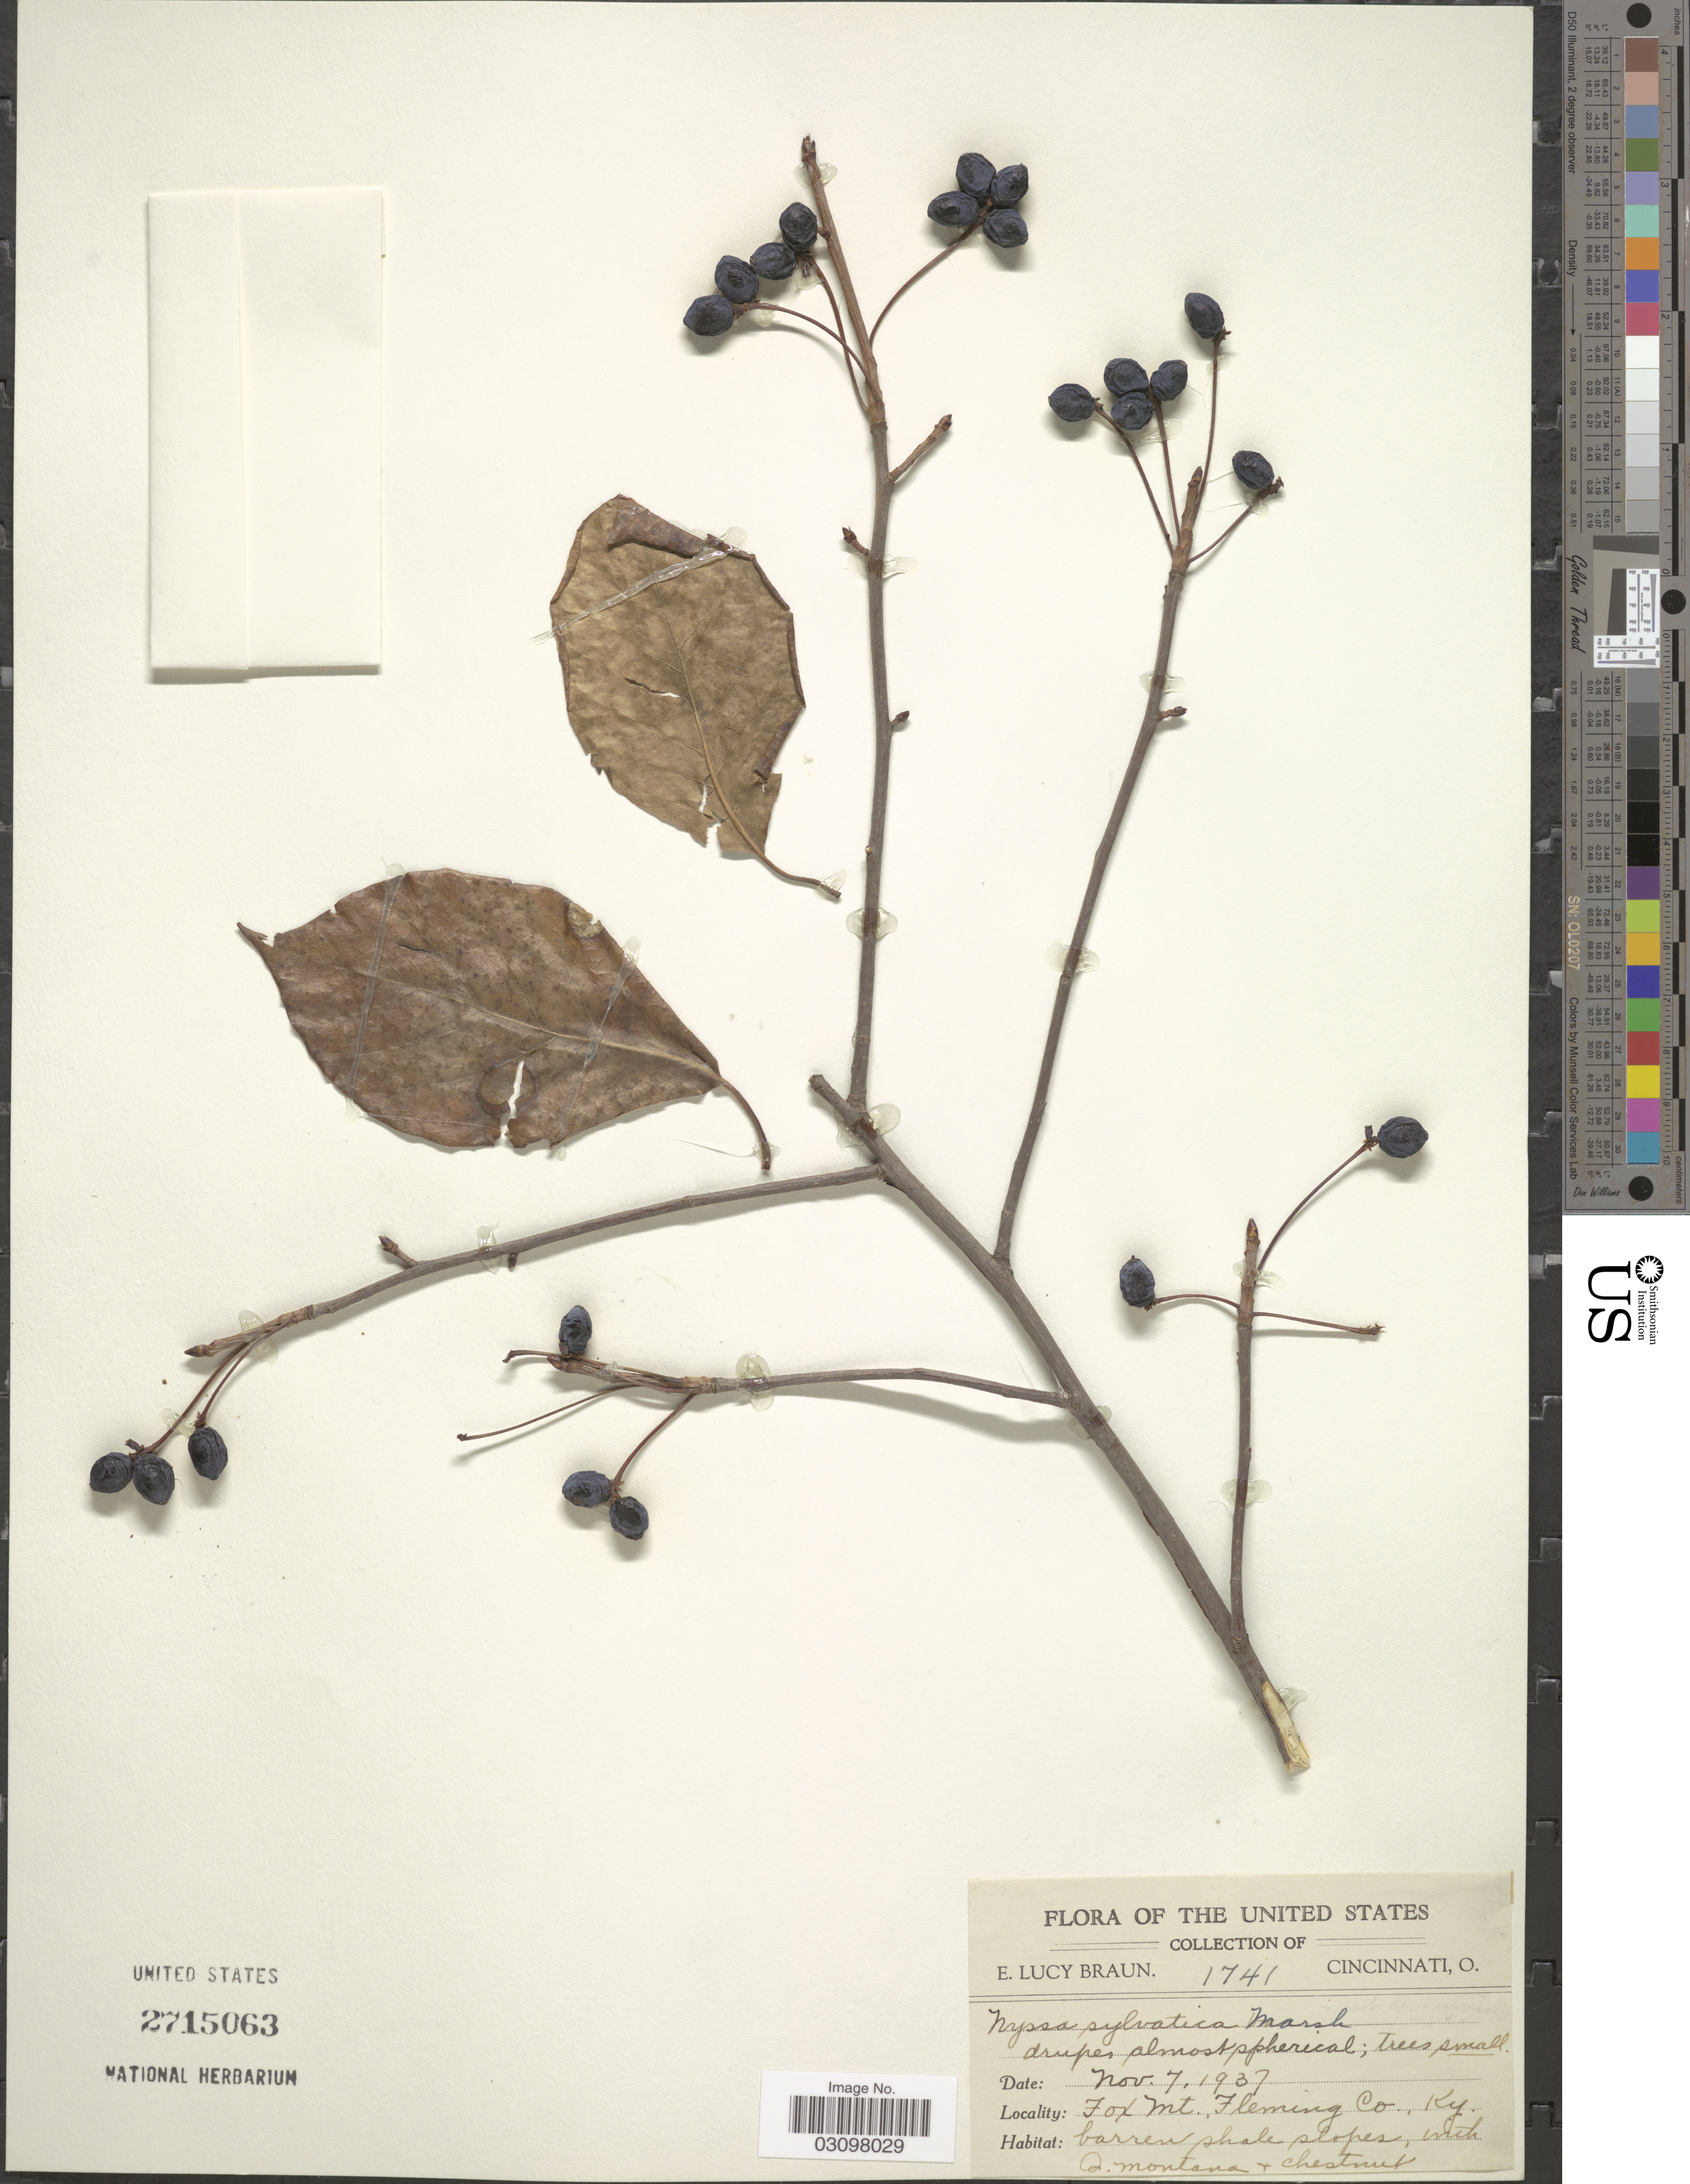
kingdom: Plantae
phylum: Tracheophyta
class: Magnoliopsida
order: Cornales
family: Nyssaceae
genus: Nyssa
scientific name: Nyssa sylvatica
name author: Marshall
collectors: E. L. Braun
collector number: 1741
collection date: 1937-11-07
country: United States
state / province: Kentucky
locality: Fox Mt., Fleming Co., Ky.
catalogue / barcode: US 2715063